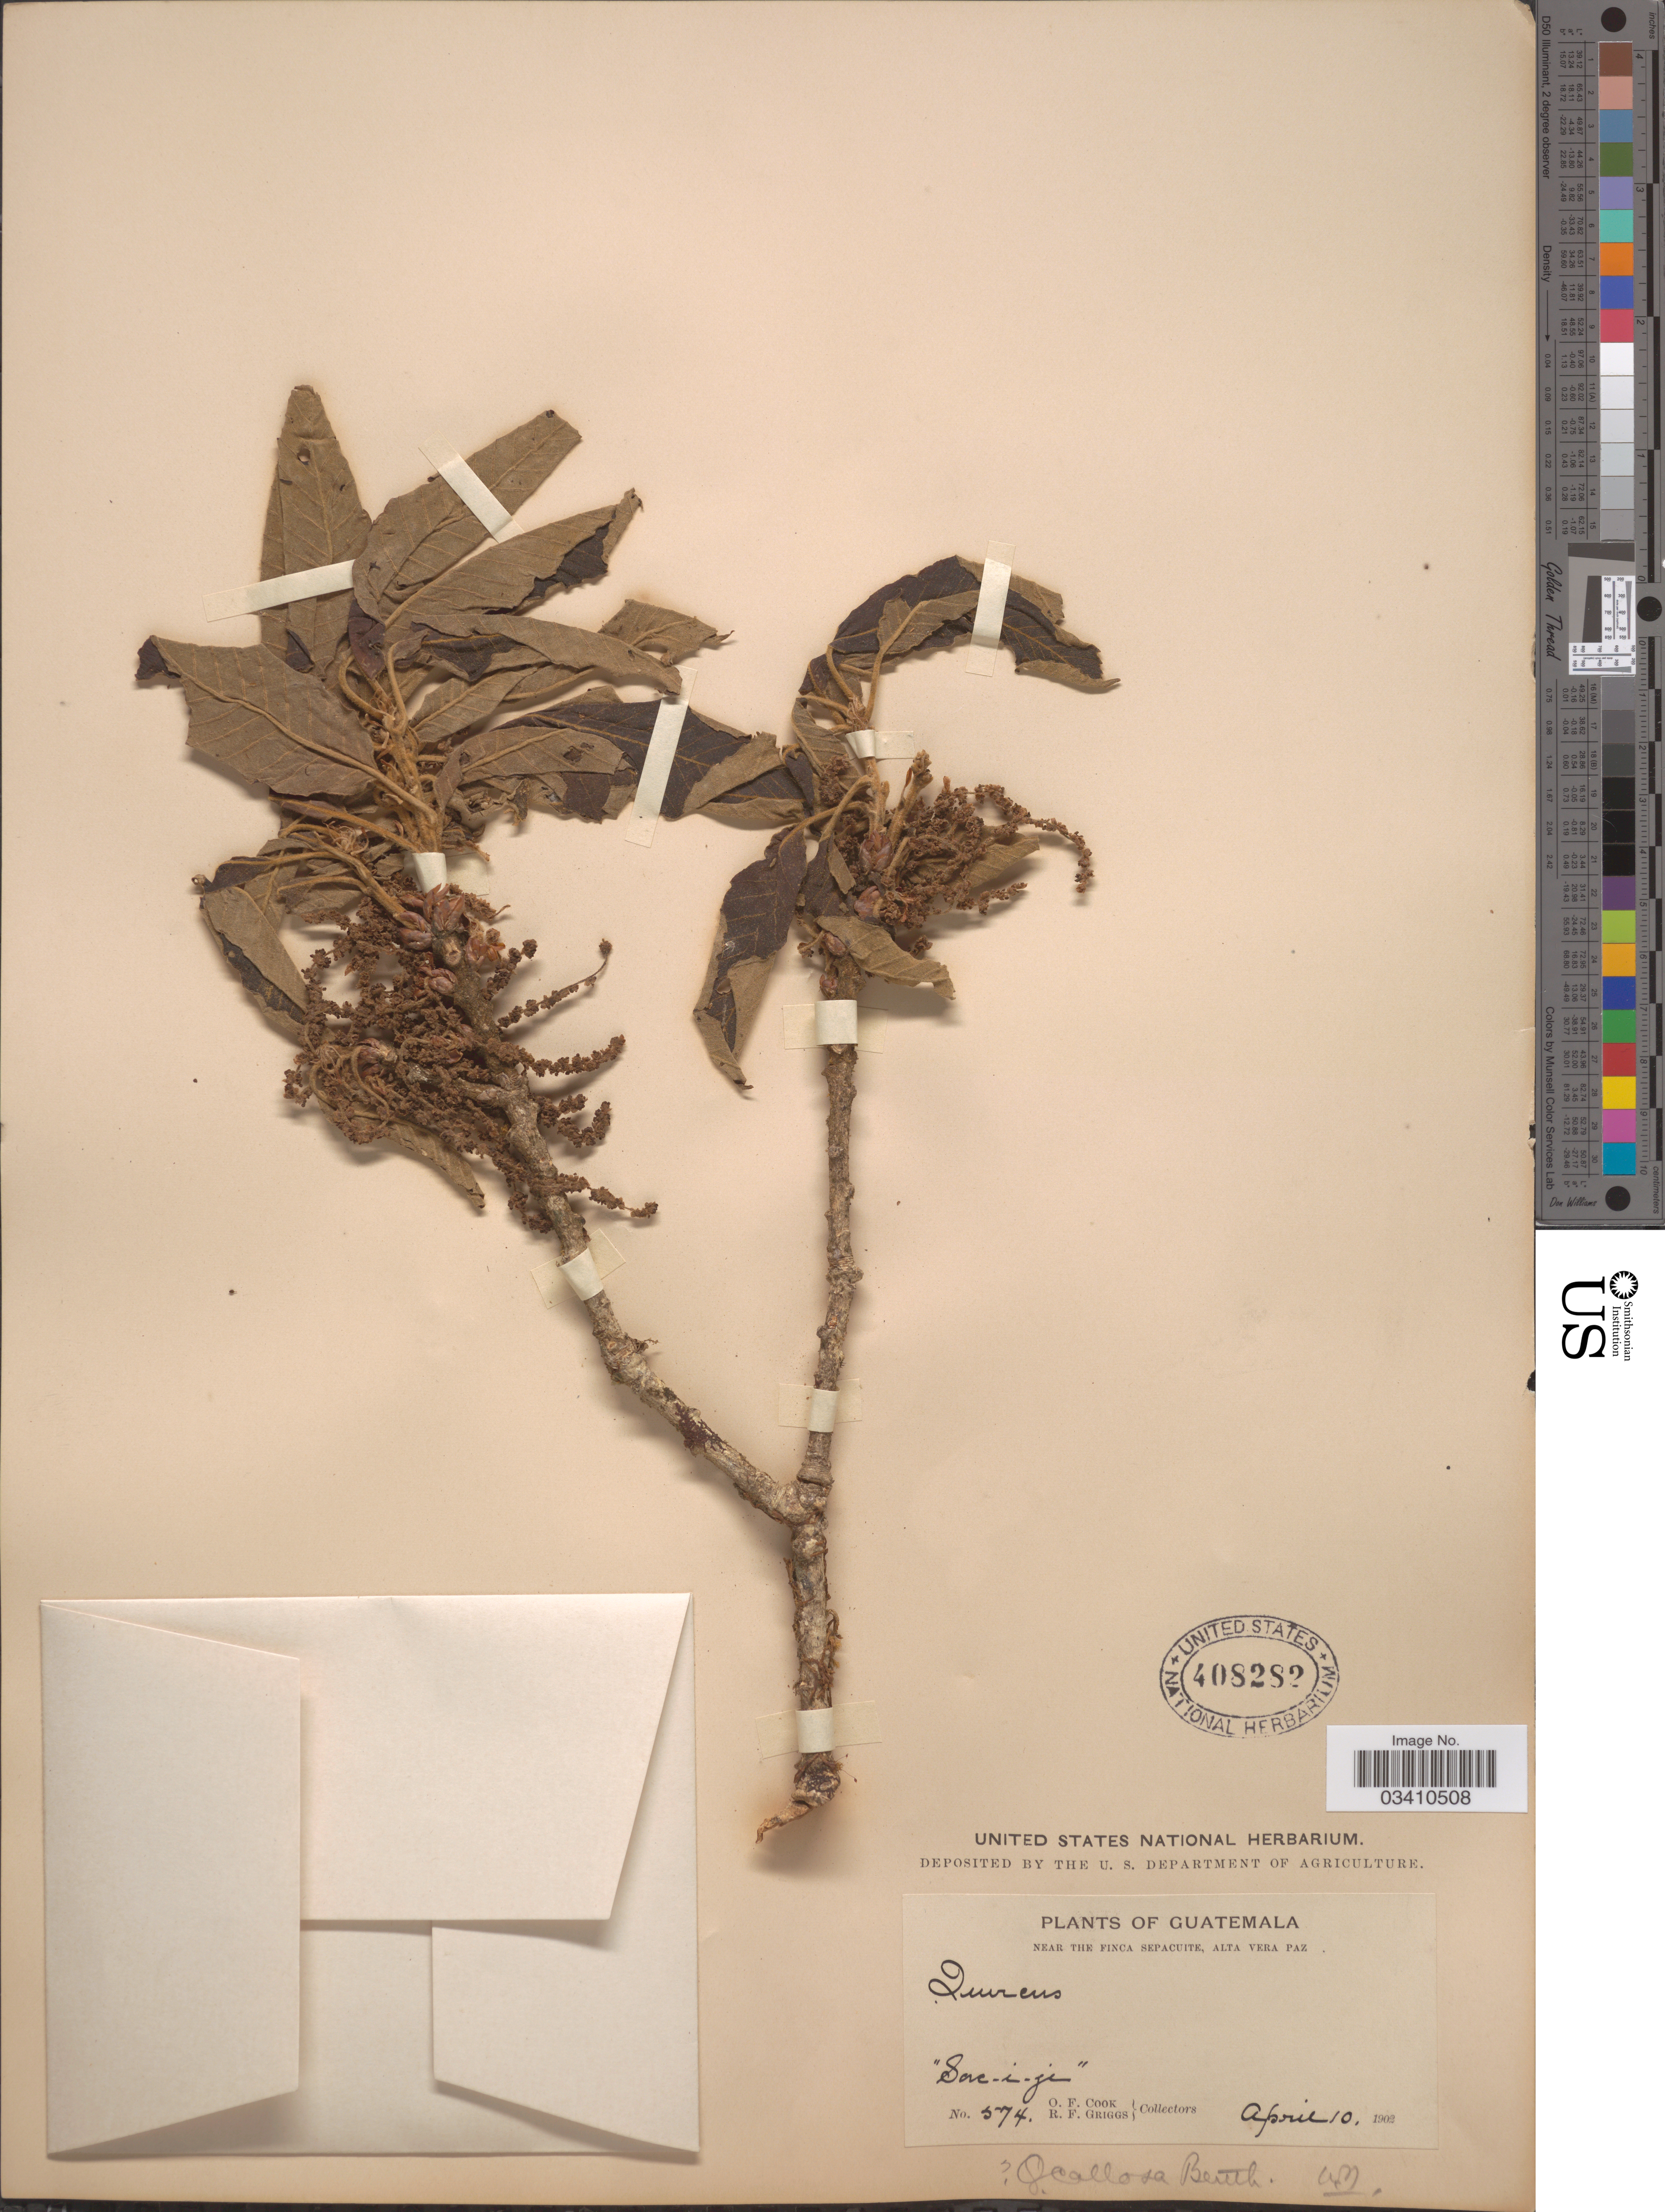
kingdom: Plantae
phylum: Tracheophyta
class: Magnoliopsida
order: Fagales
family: Fagaceae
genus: Quercus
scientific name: Quercus peduncularis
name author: Née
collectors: O. F. Cook & R. F. Griggs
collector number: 574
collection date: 1902-04-10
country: Guatemala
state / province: Alta Verapaz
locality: Near the Finca Sepacuite.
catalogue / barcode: US 408282